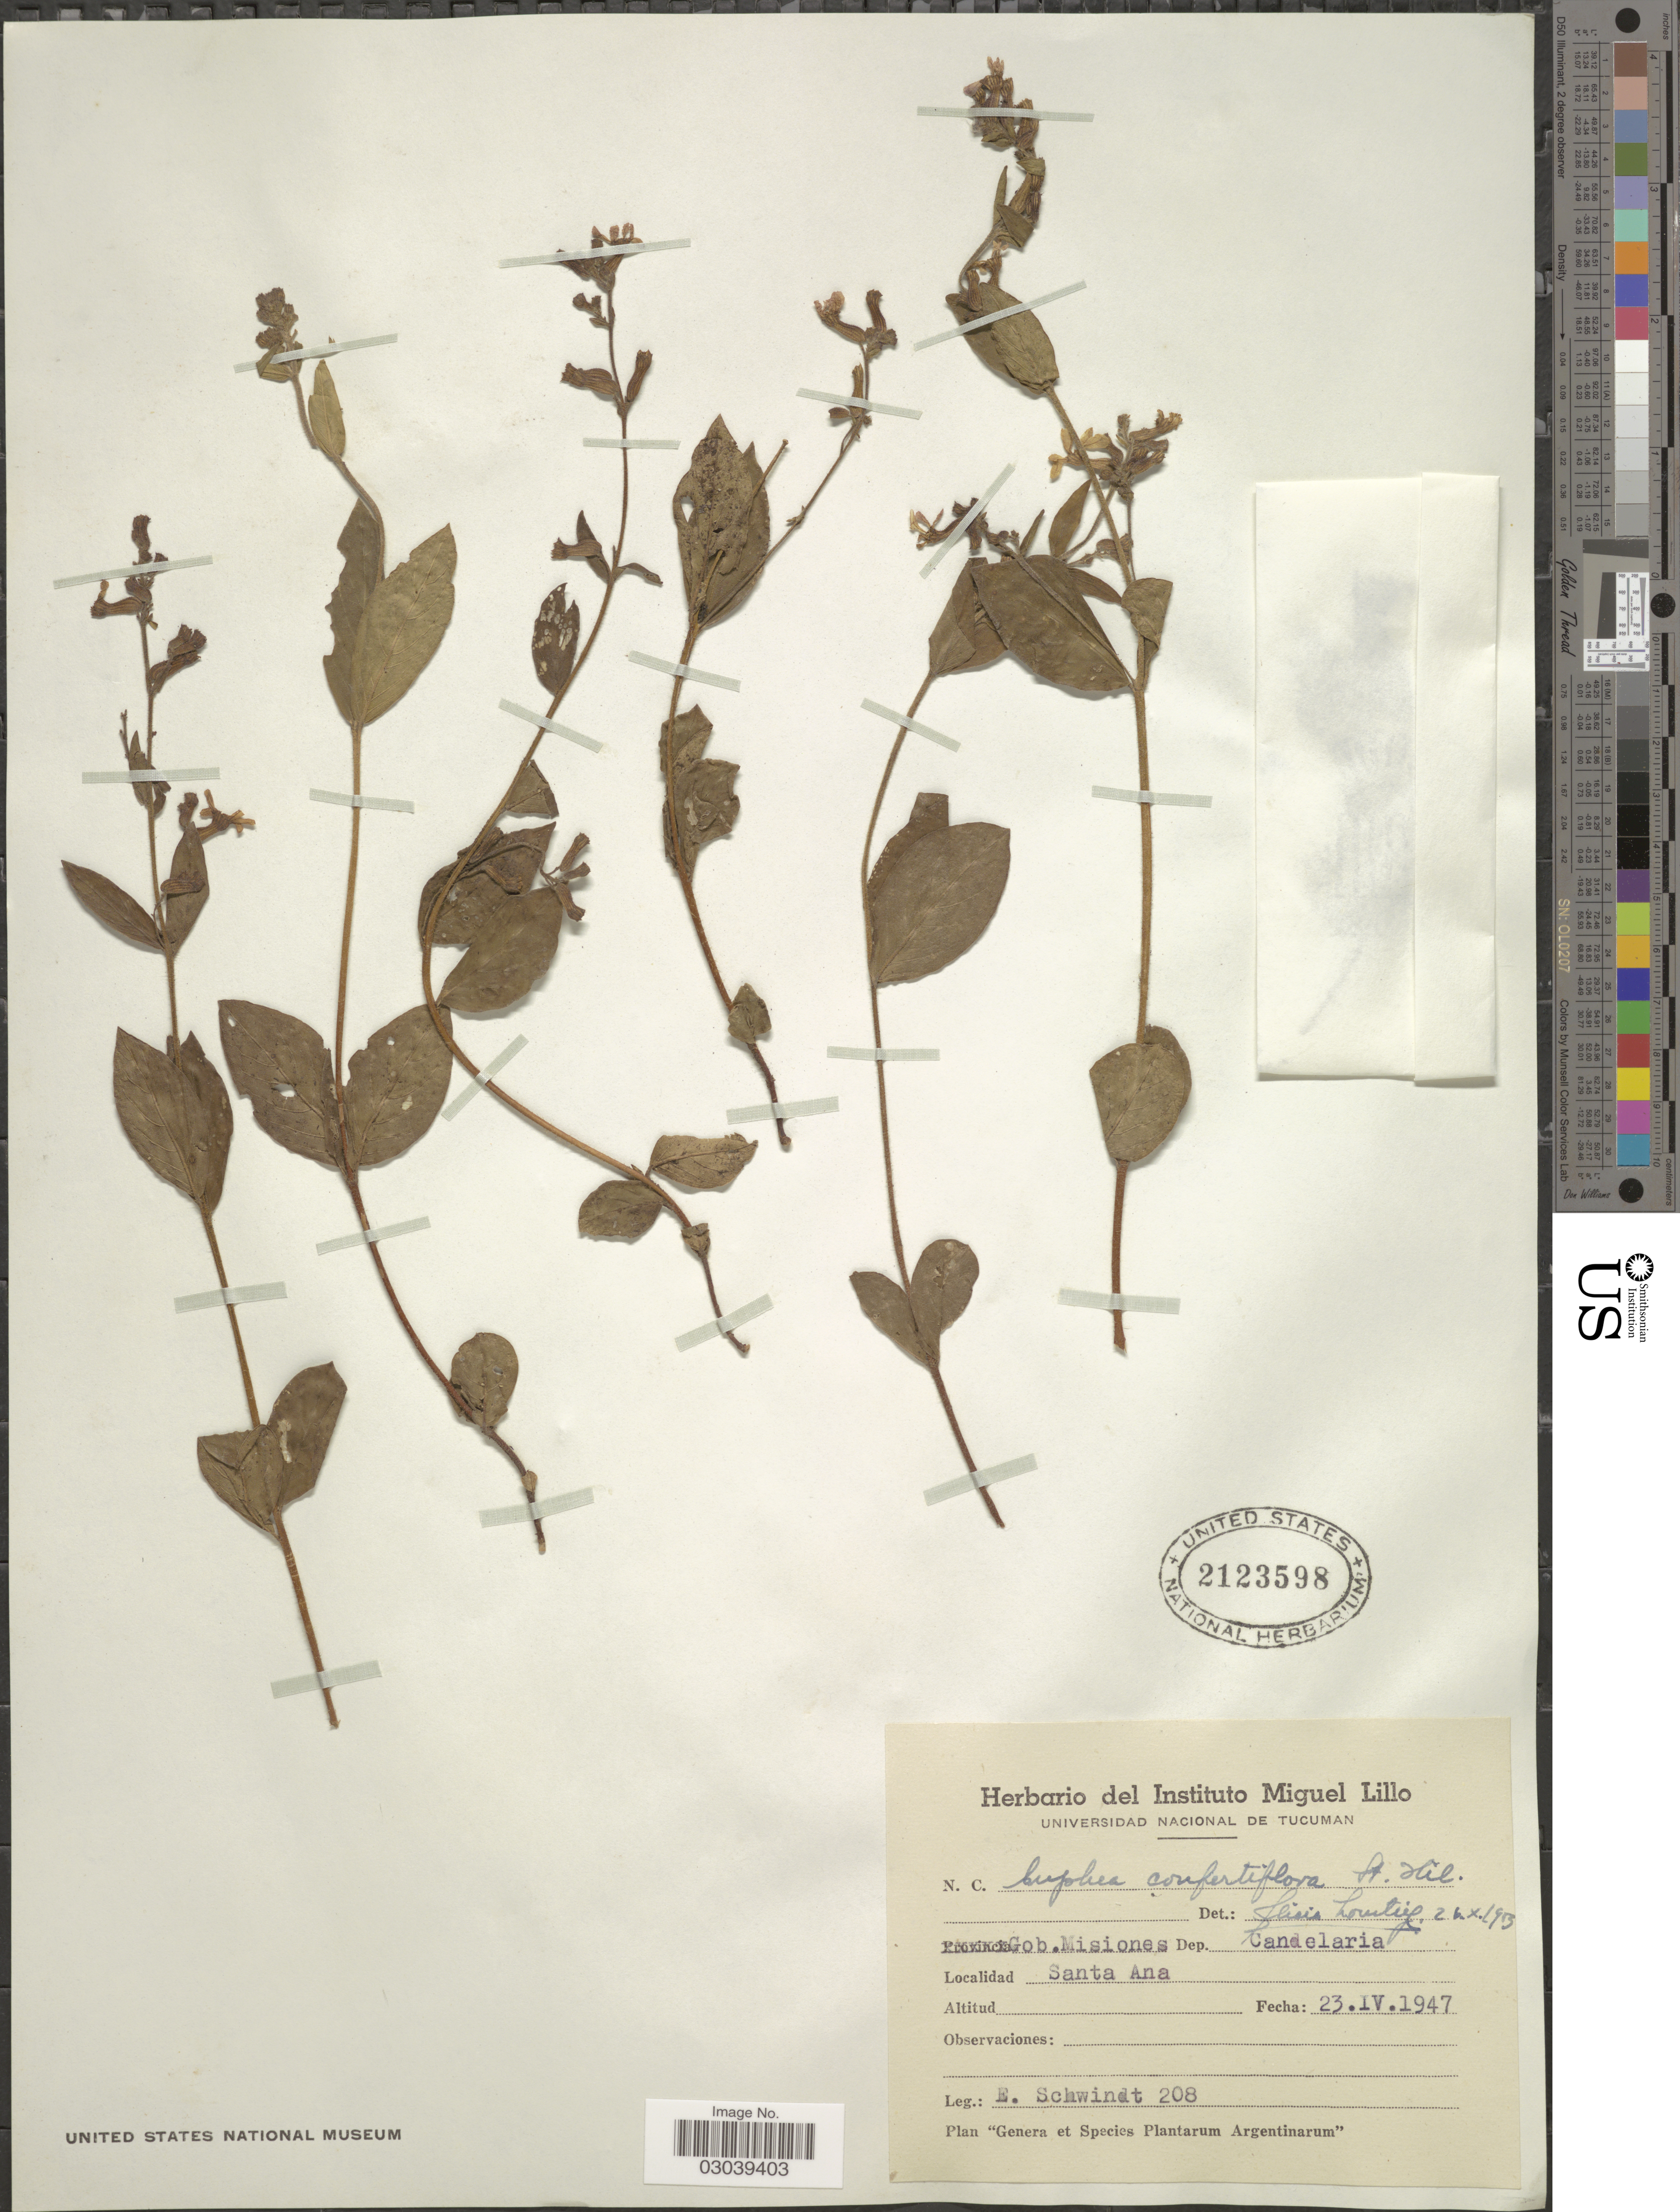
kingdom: Plantae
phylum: Tracheophyta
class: Magnoliopsida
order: Myrtales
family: Lythraceae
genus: Cuphea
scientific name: Cuphea confertiflora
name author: A. St.-Hil.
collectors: E. Schwindt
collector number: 208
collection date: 1947-04-23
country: Argentina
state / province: Misiones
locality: Gob. Misiones. Dep. Candelaria. Santa Ana.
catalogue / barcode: US 2123598